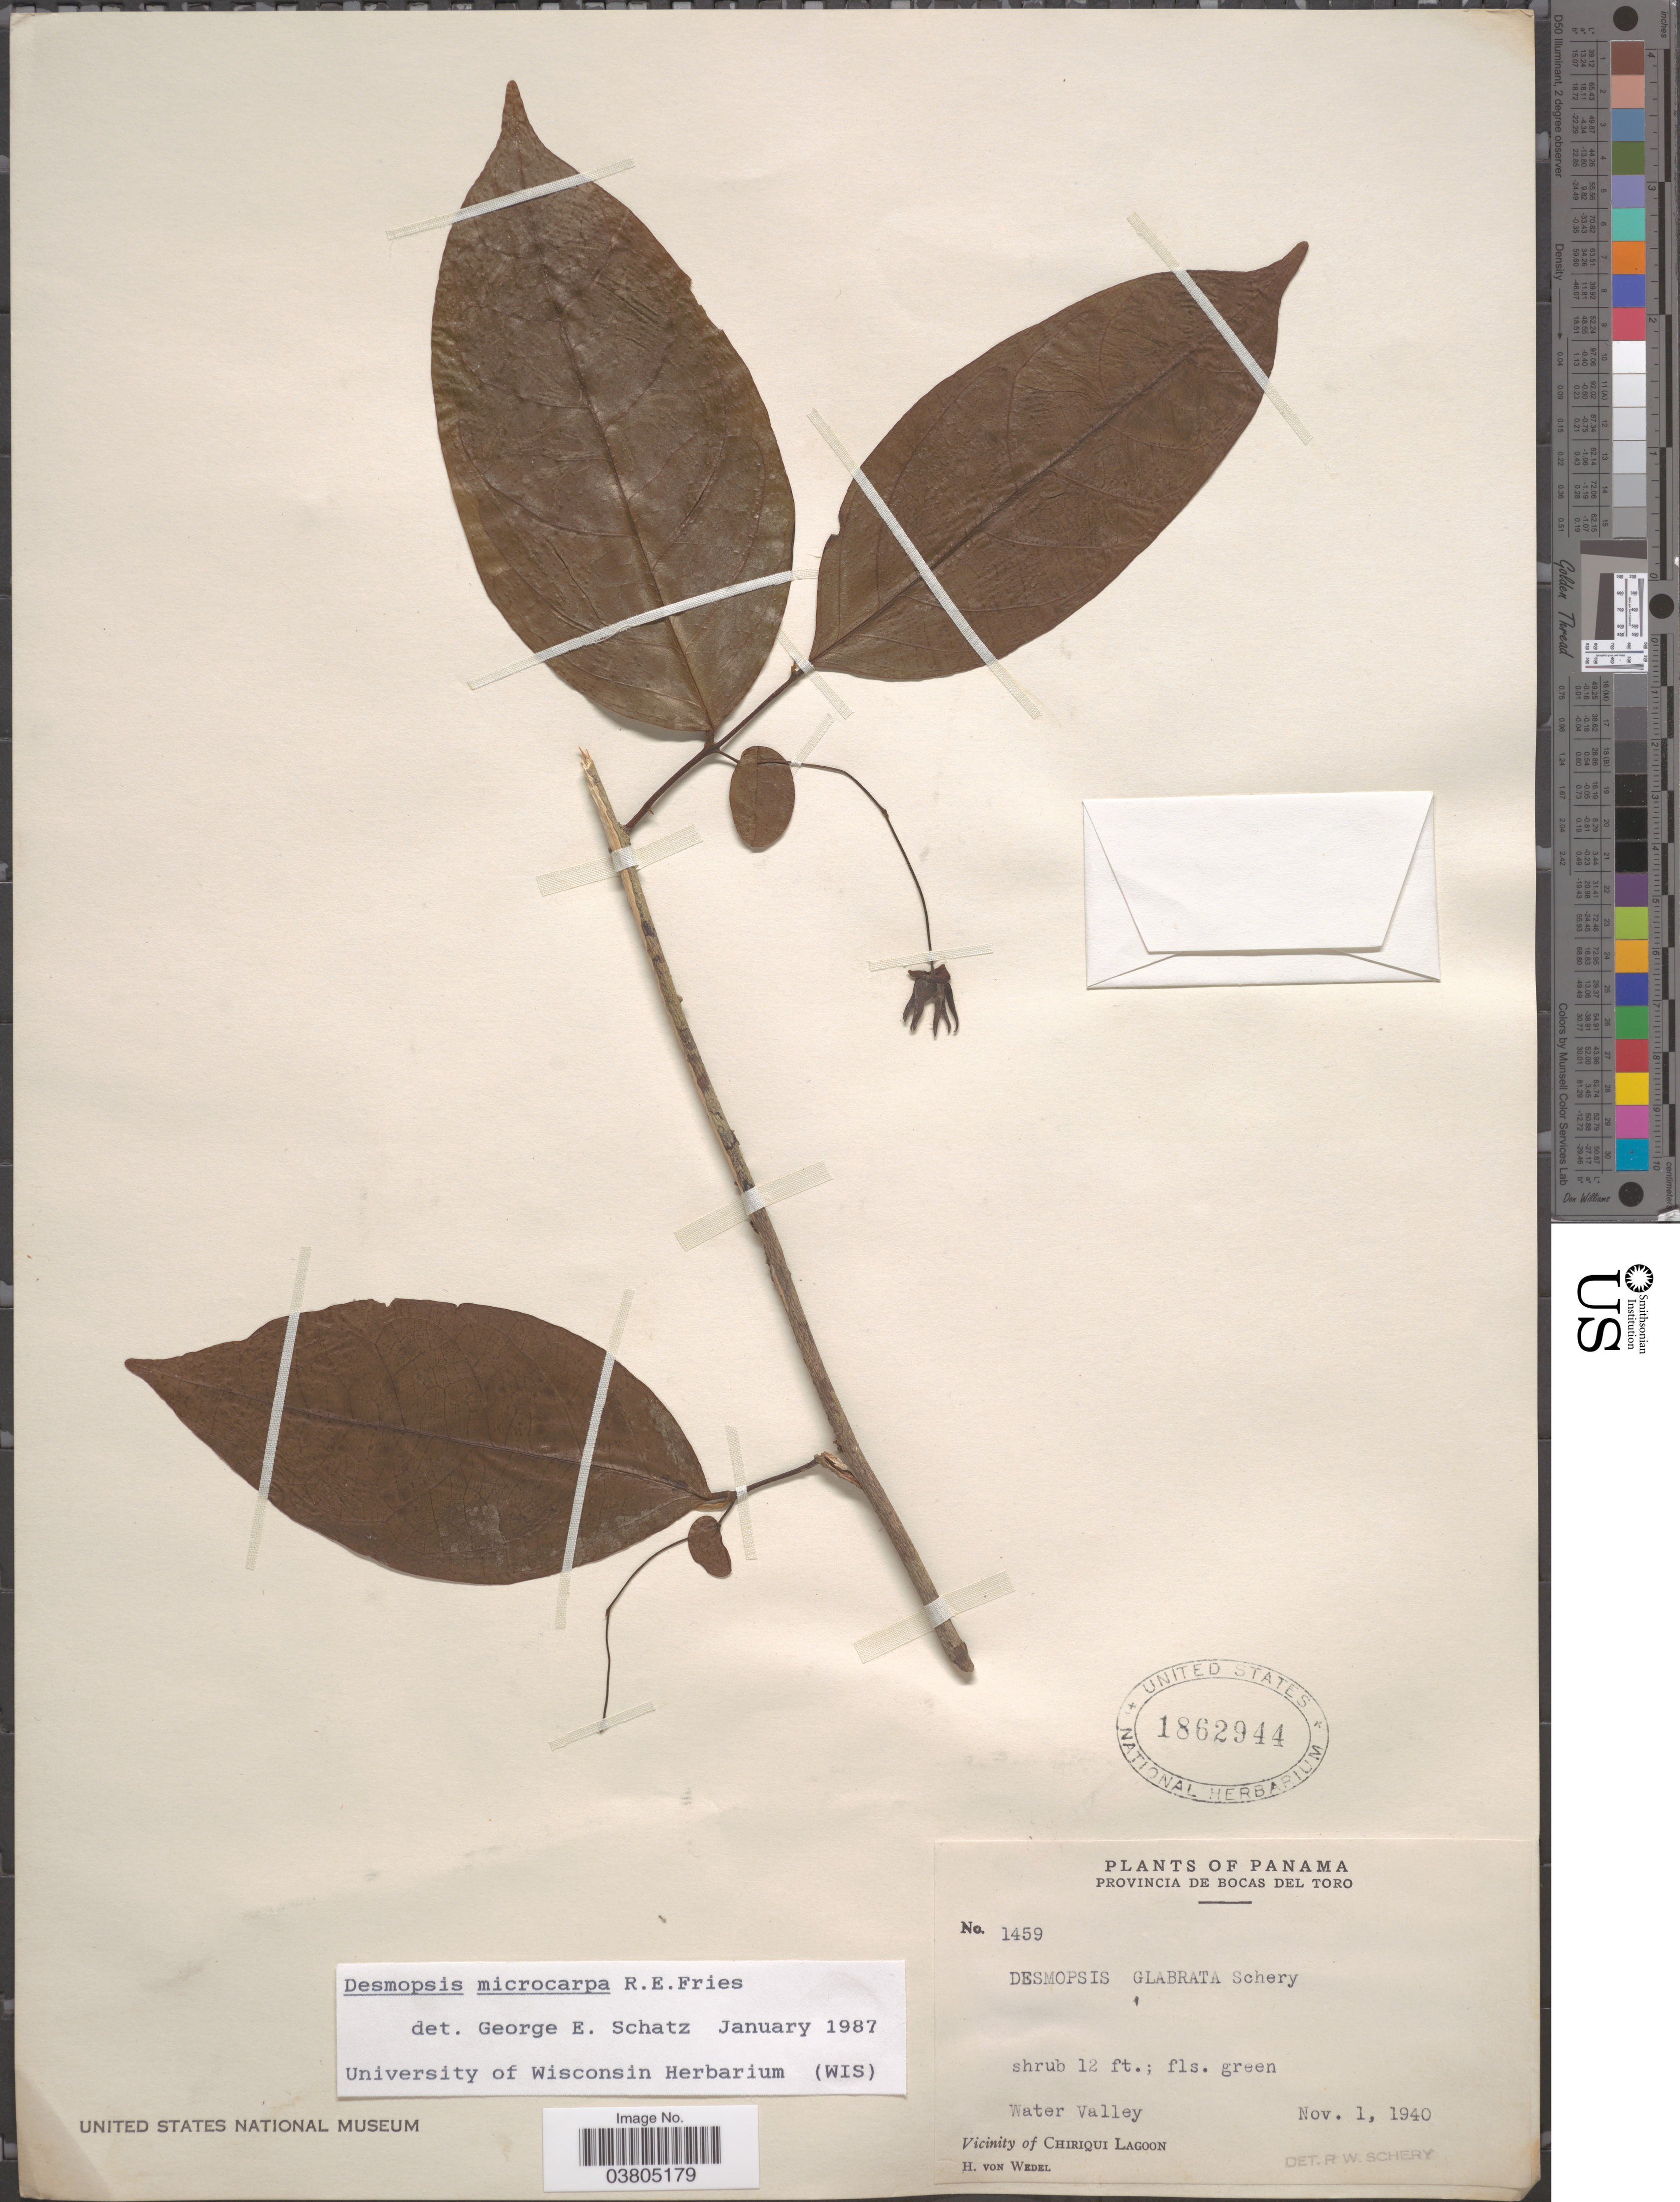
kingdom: Plantae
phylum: Tracheophyta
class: Magnoliopsida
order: Magnoliales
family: Annonaceae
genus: Desmopsis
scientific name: Desmopsis microcarpa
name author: R.E. Fr.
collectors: H. von Wedel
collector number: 1459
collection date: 1940-11-01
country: Panama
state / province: Bocas del Toro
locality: Water Valley. Vicinity of Chiriqui Lagoon.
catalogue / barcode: US 1862944